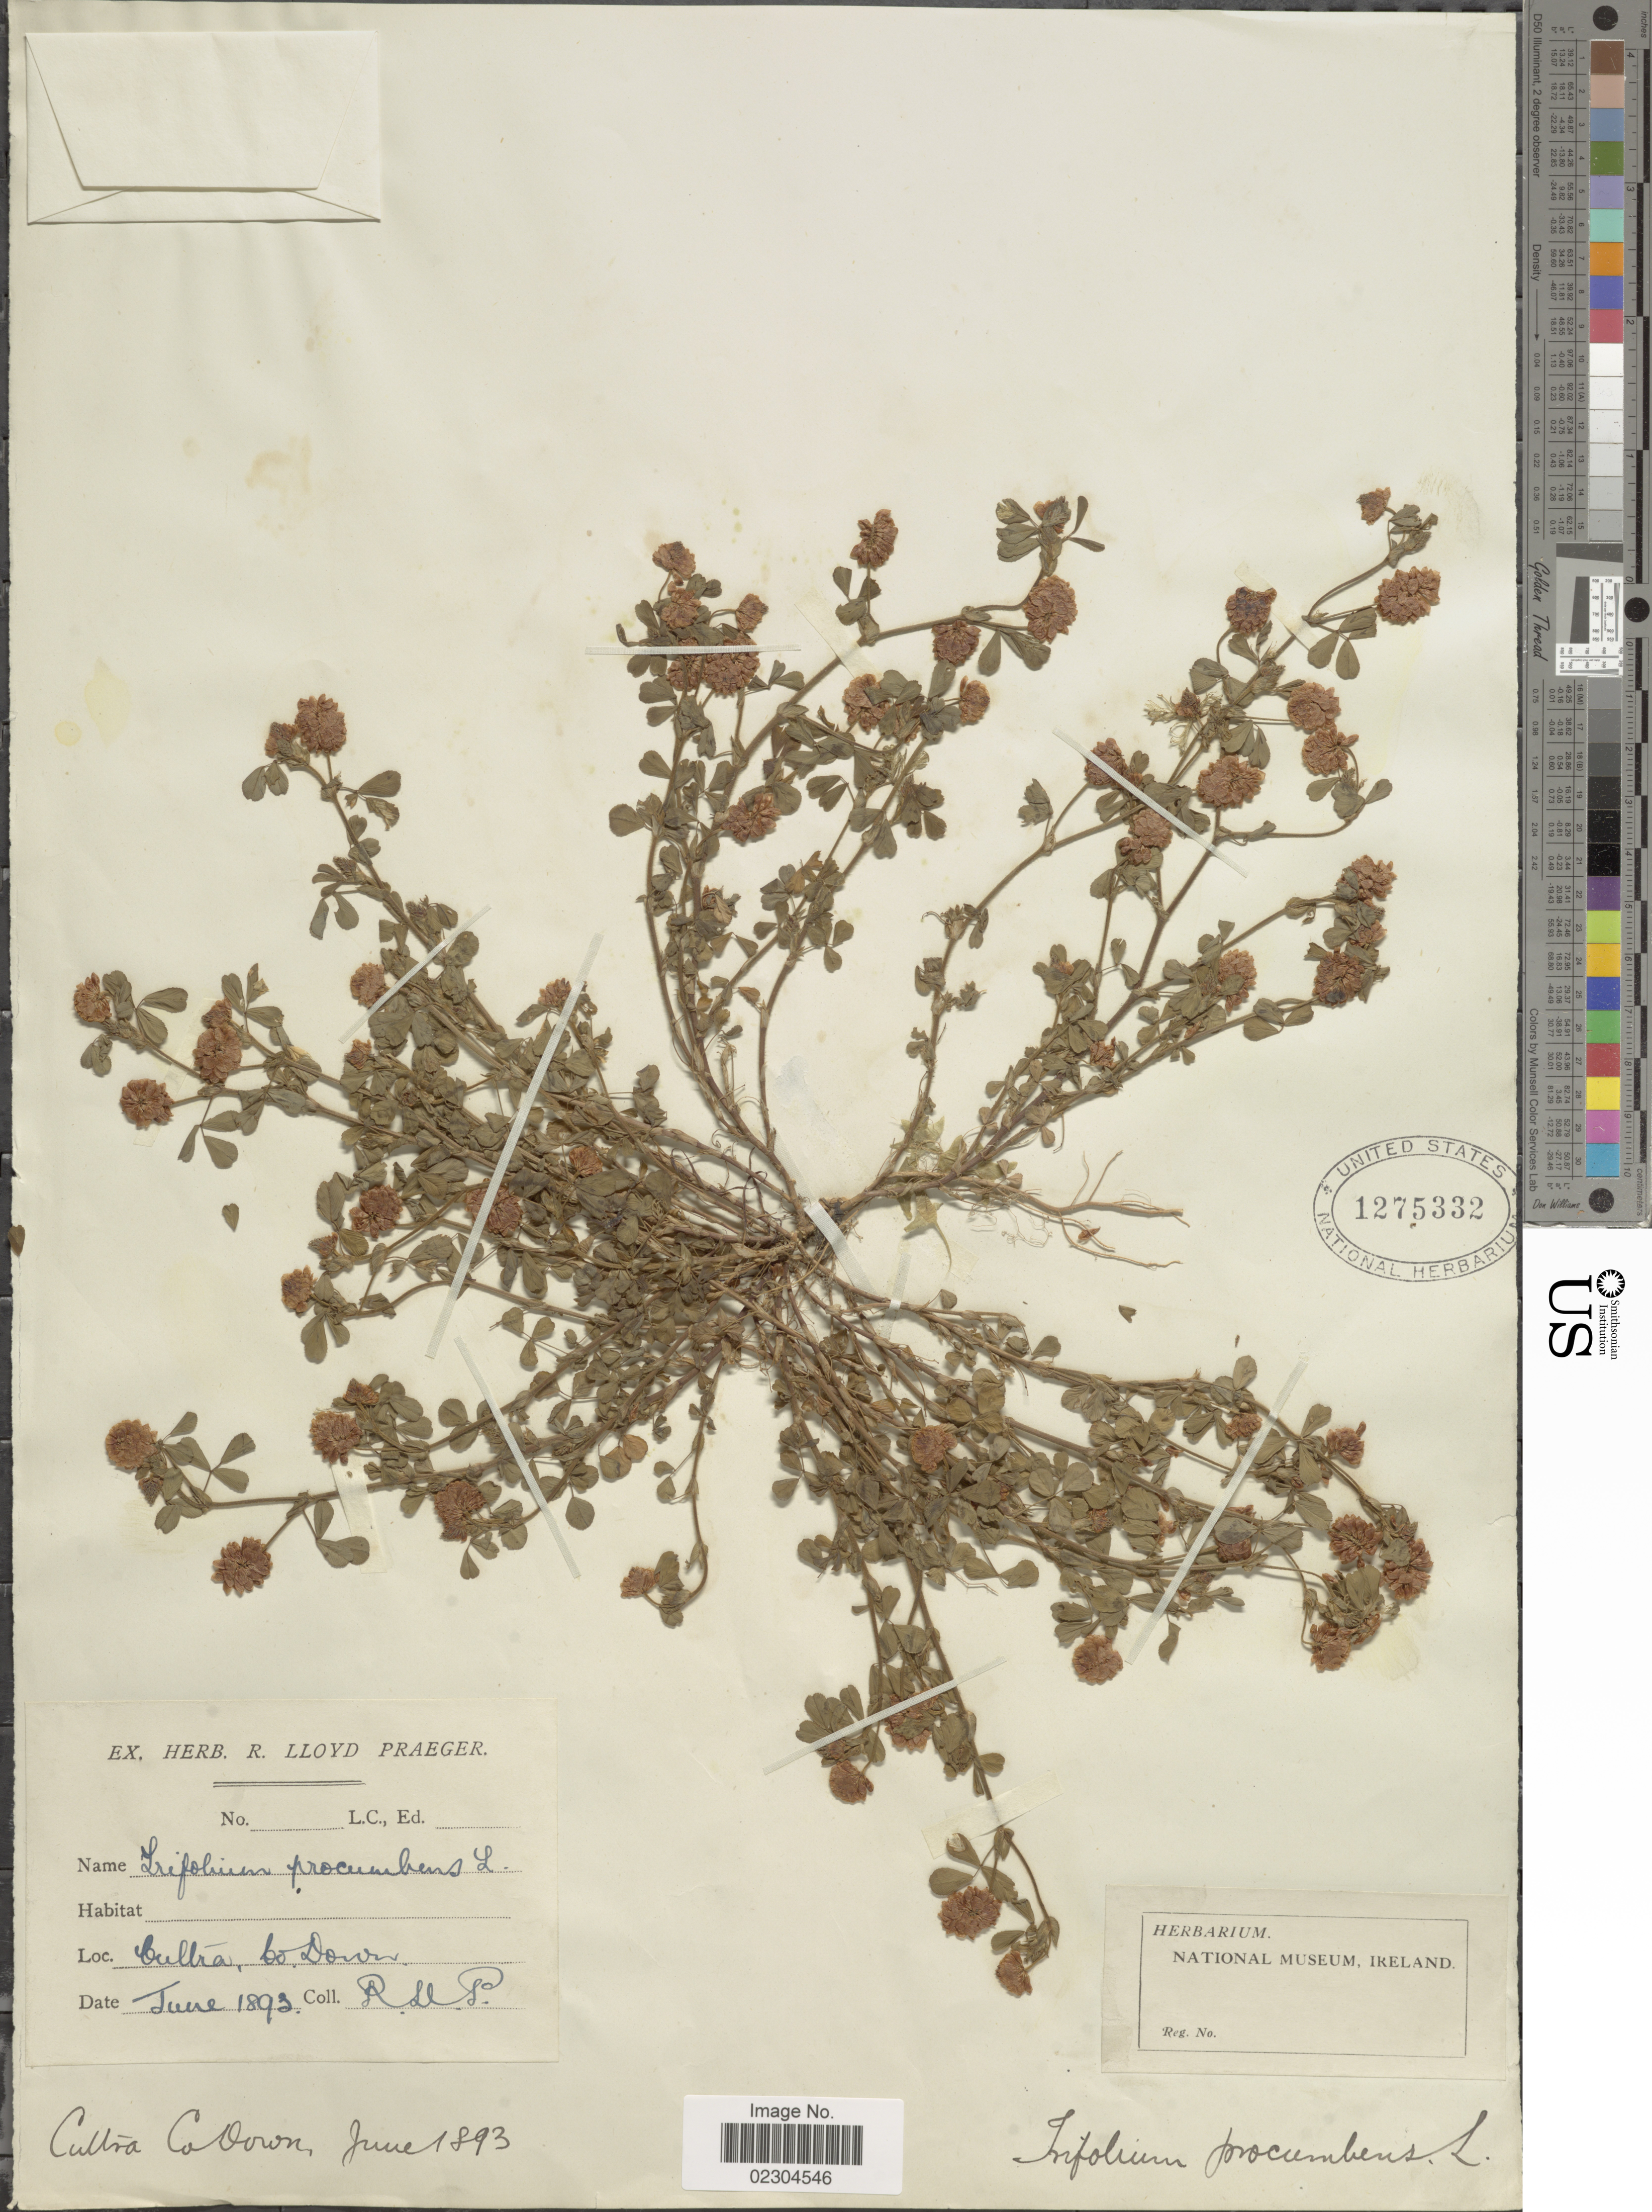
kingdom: Plantae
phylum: Tracheophyta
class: Magnoliopsida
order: Fabales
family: Fabaceae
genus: Trifolium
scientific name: Trifolium procumbens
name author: L.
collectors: R. Praeger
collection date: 1893-06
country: United Kingdom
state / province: Northern Ireland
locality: Cultra Co., Down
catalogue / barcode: US 1275332